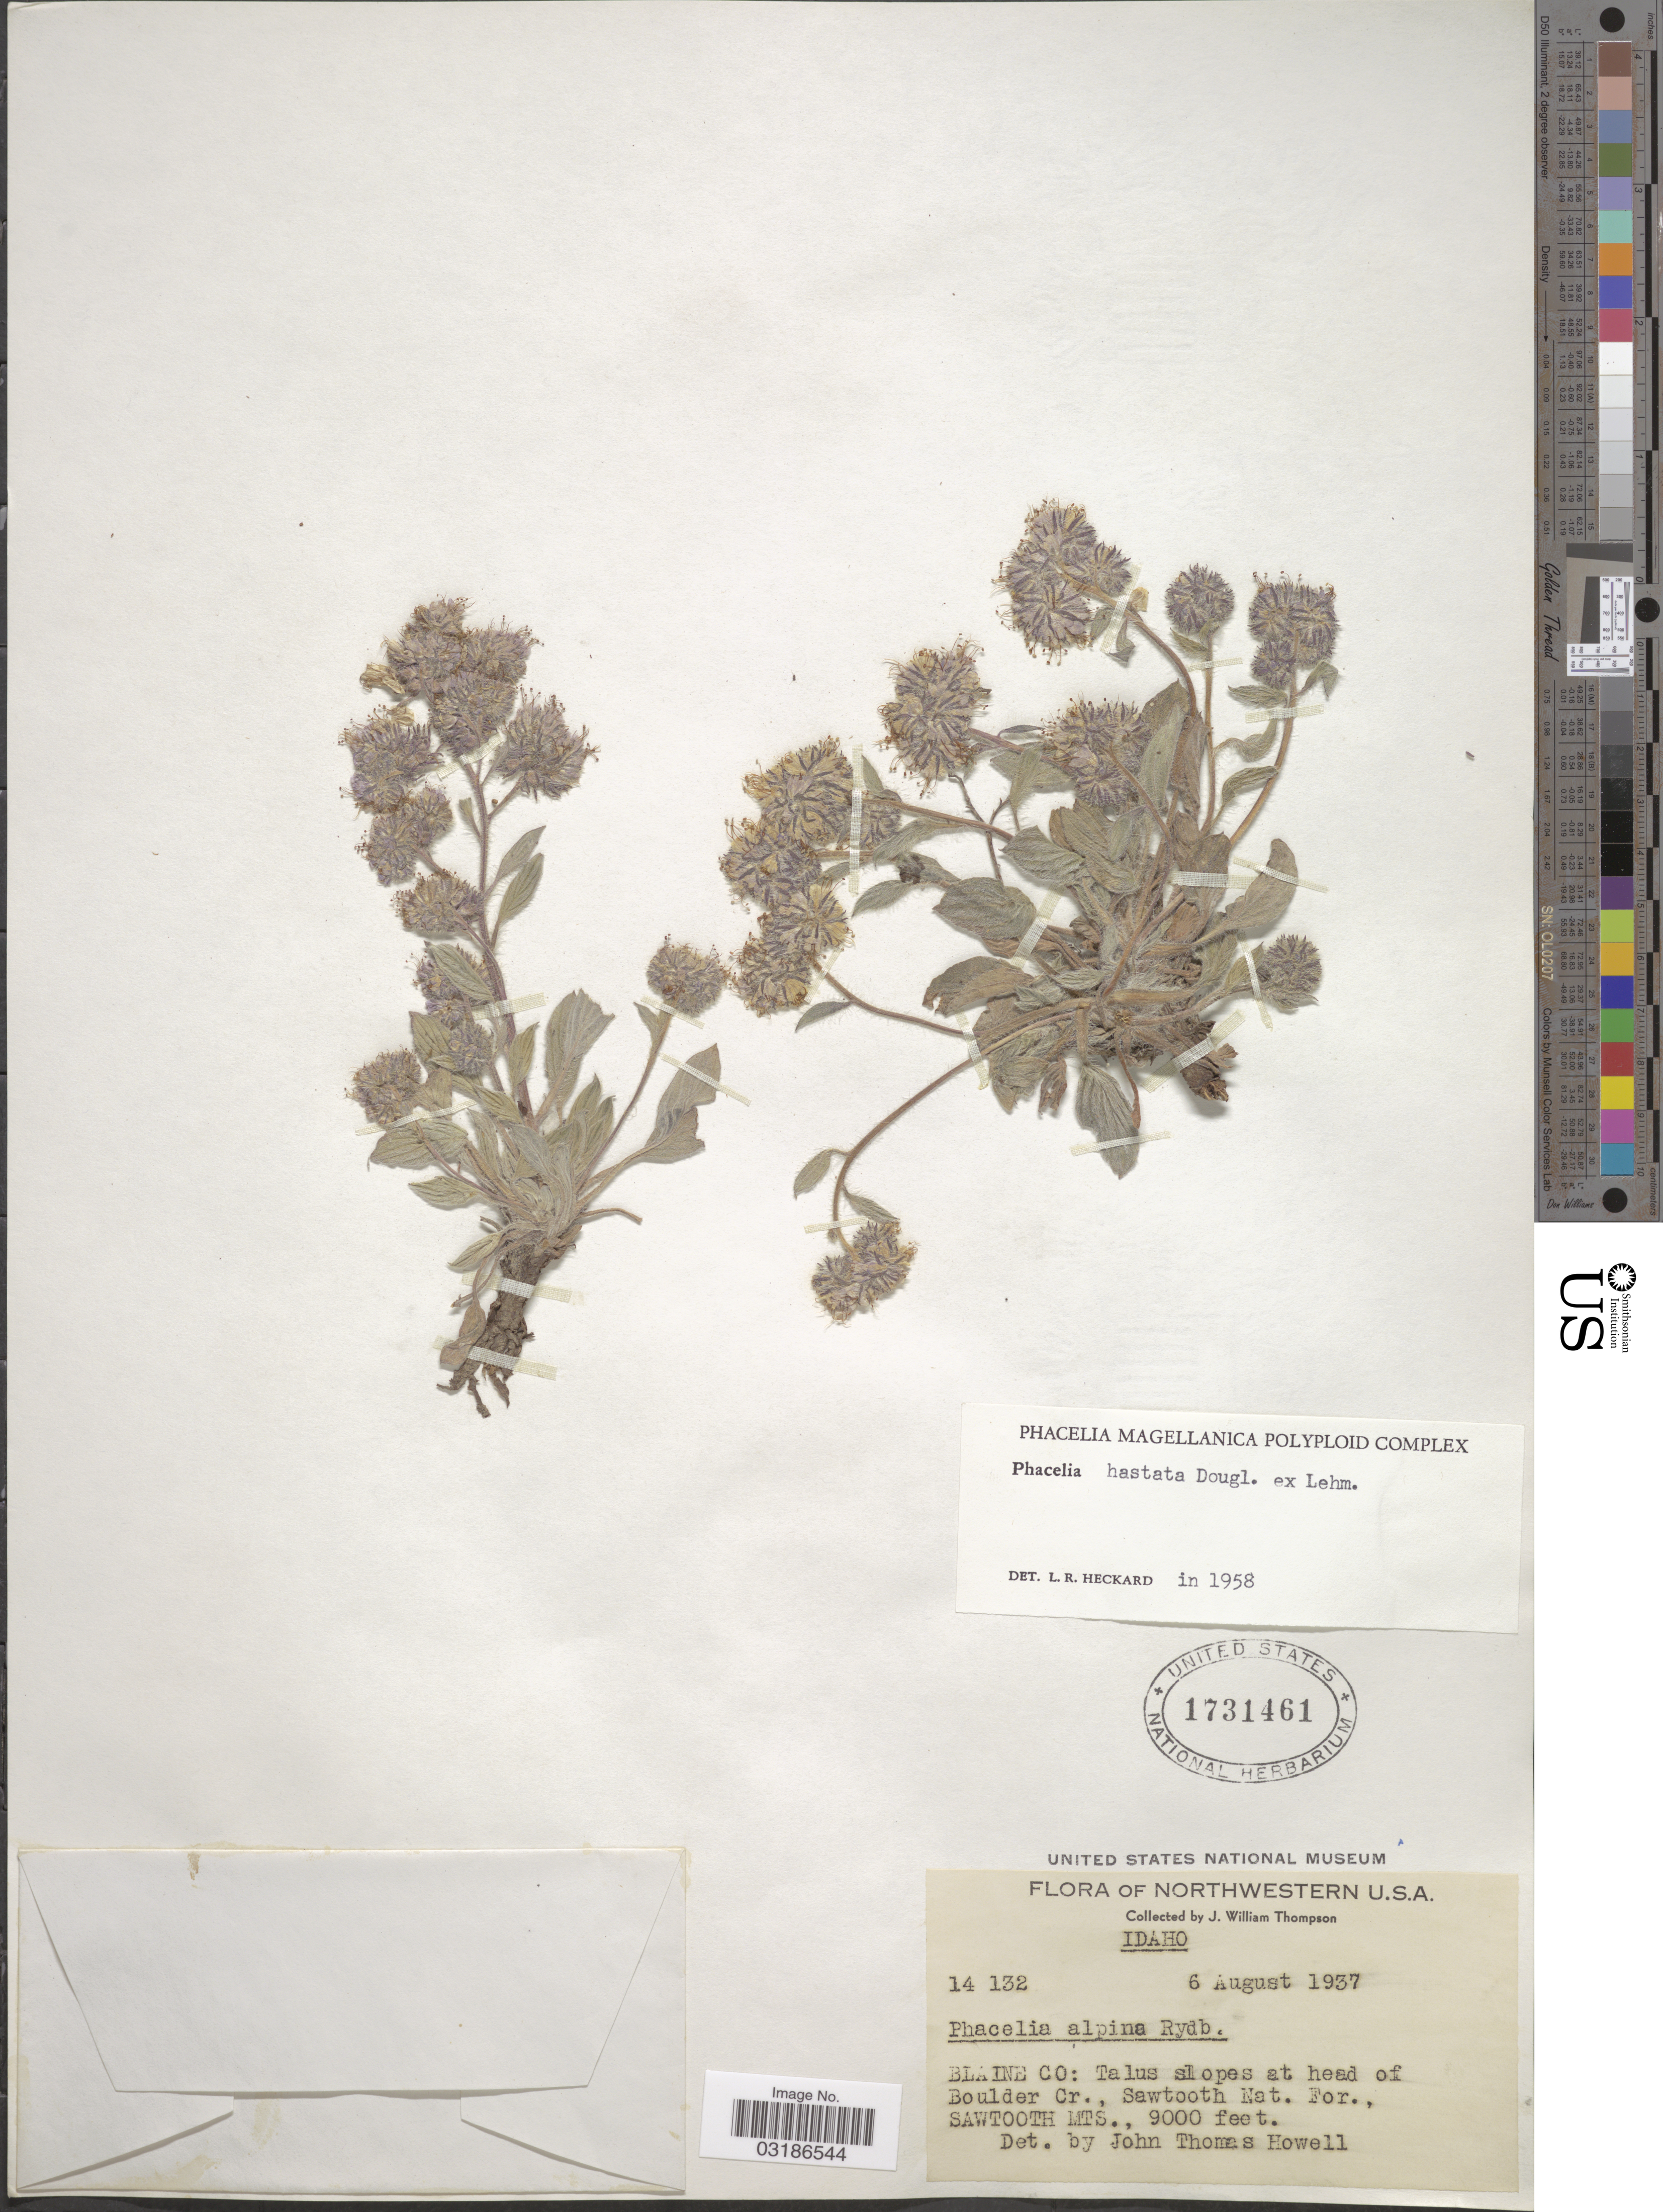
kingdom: Plantae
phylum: Tracheophyta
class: Magnoliopsida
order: Boraginales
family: Hydrophyllaceae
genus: Phacelia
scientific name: Phacelia hastata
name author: Douglas ex Lehm.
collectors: J. W. Thompson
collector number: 14132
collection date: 1937-08-06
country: United States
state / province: Idaho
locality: Blaine Co.: Talus slopes at head of Boulder Cr., Sawtooth Nat. For., Sawtooth Mts.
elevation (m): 2743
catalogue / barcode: US 1731461